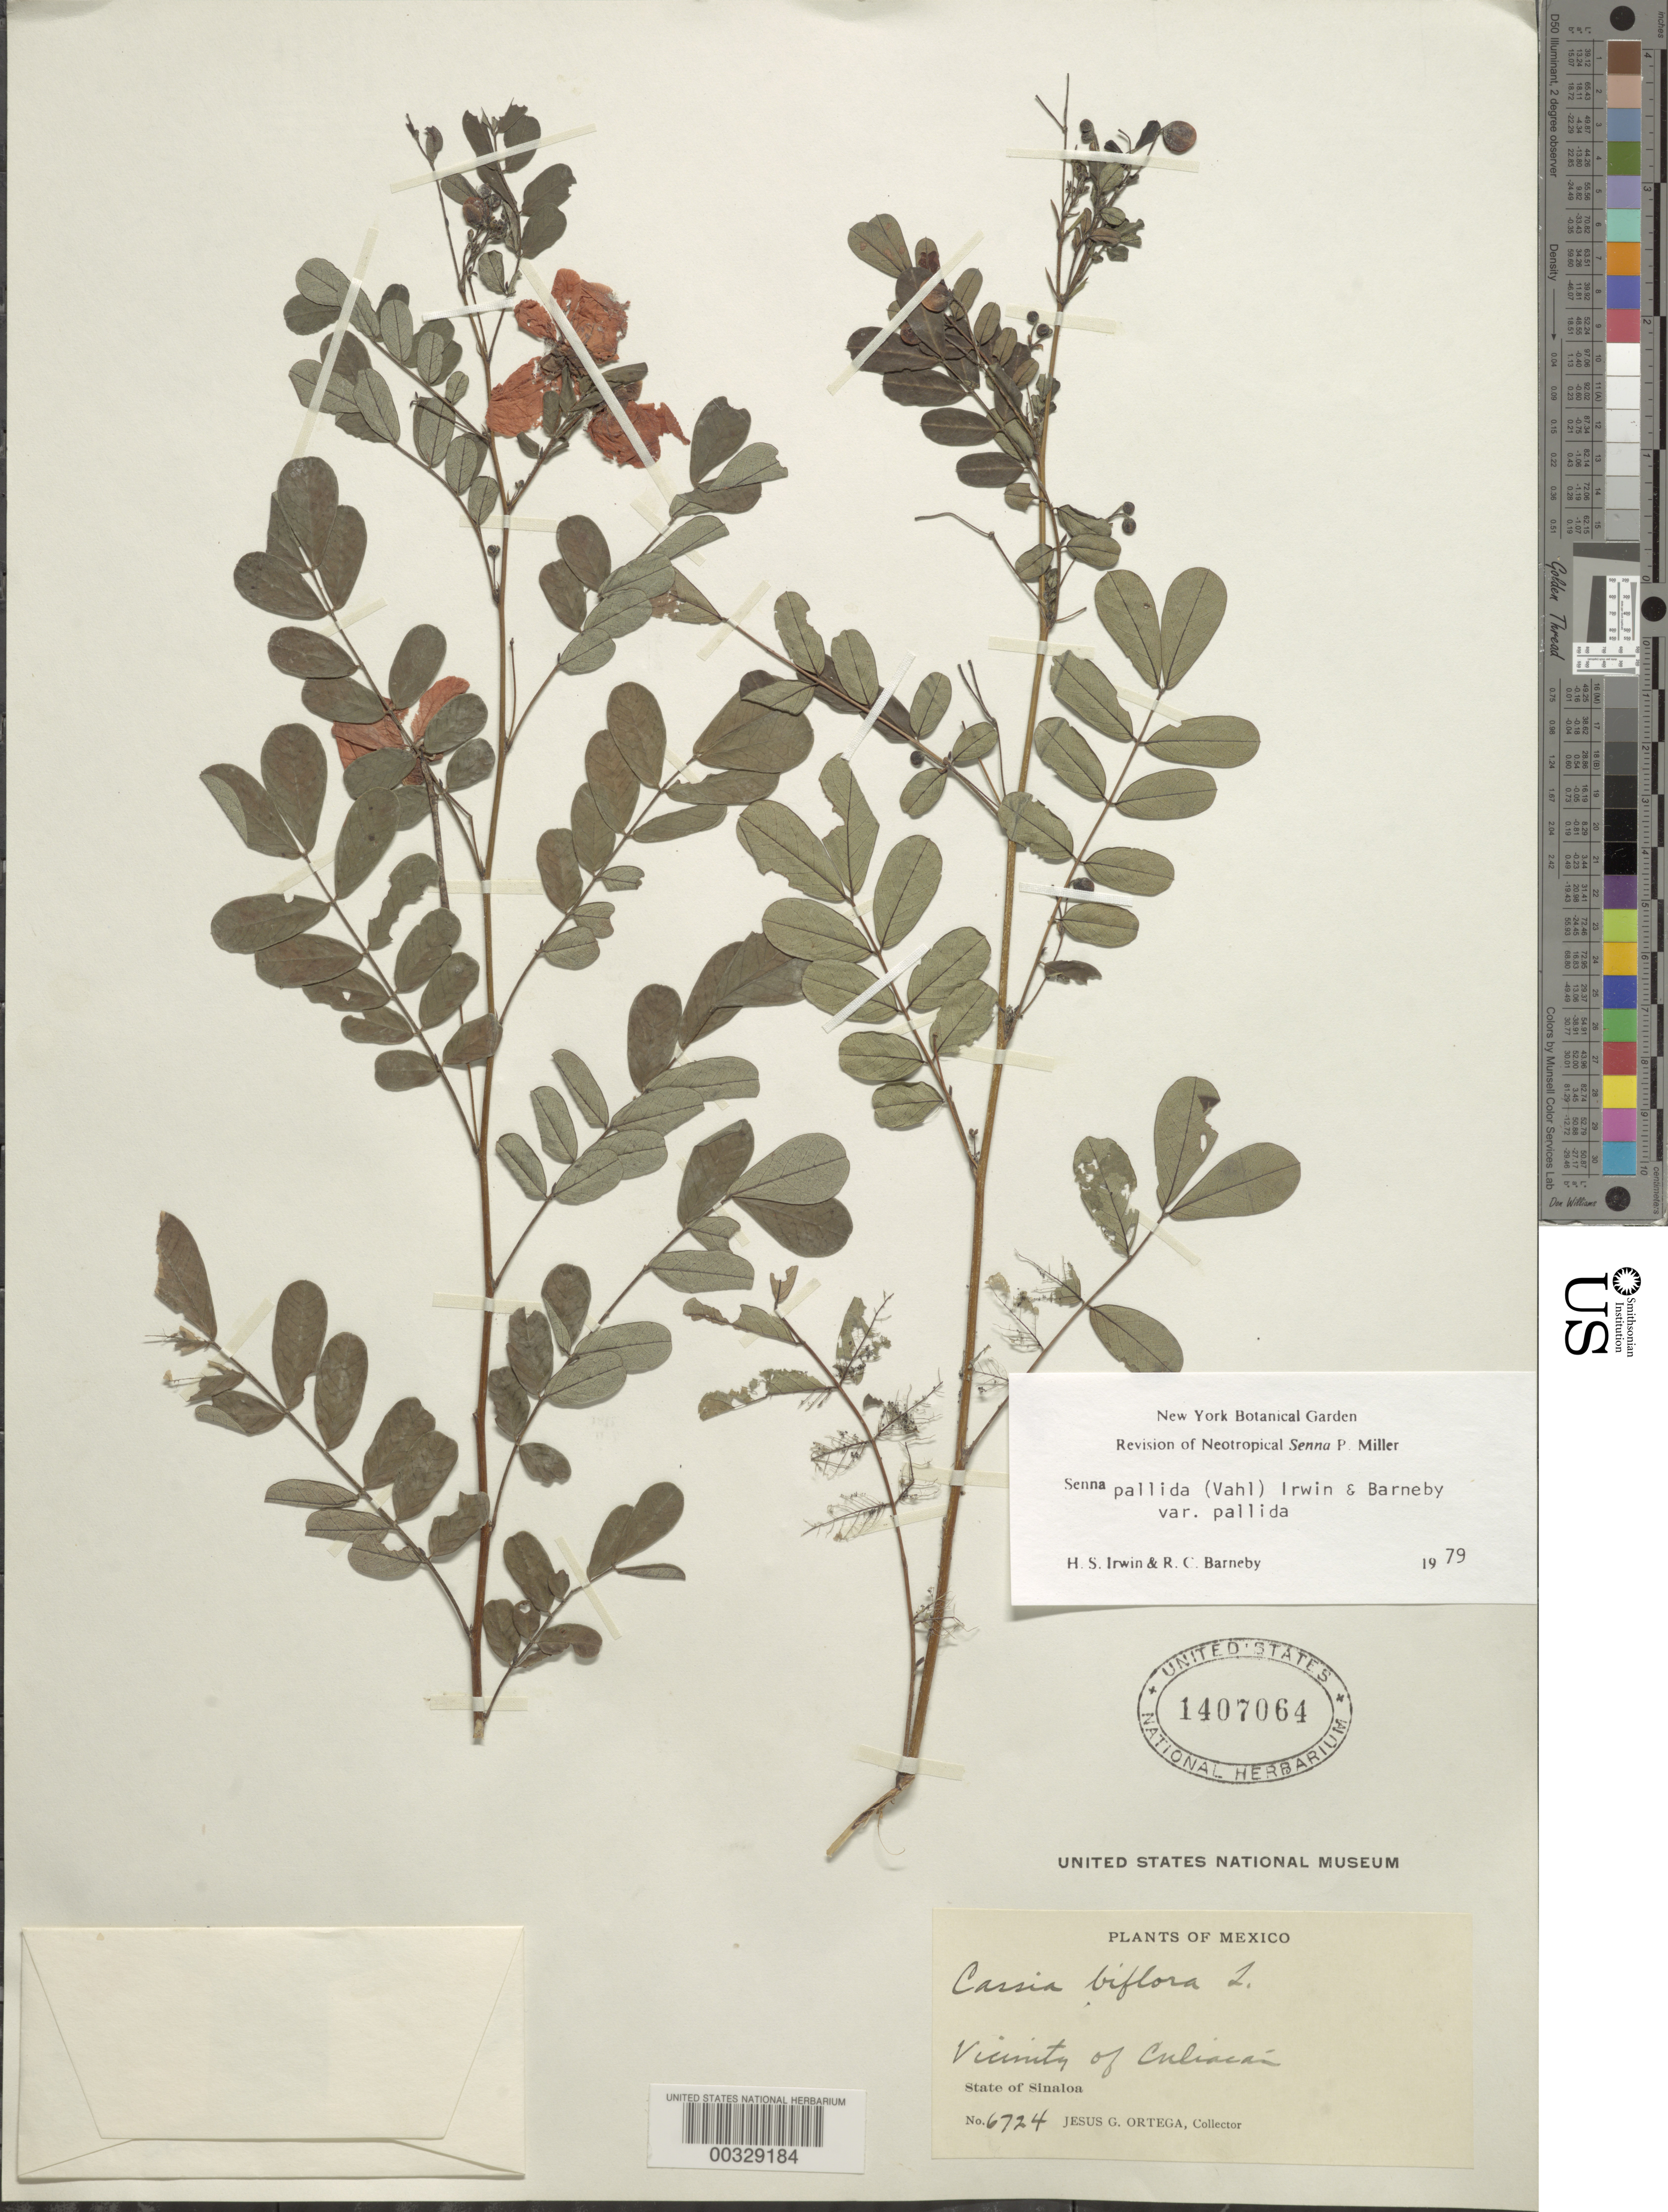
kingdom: Plantae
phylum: Tracheophyta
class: Magnoliopsida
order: Fabales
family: Fabaceae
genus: Senna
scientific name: Senna pallida var. pallida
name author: (Vahl) H.S. Irwin & Barneby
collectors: J. Ortega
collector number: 6724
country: Mexico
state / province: Sinaloa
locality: Vicinity of Culiacan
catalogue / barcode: US 1407064